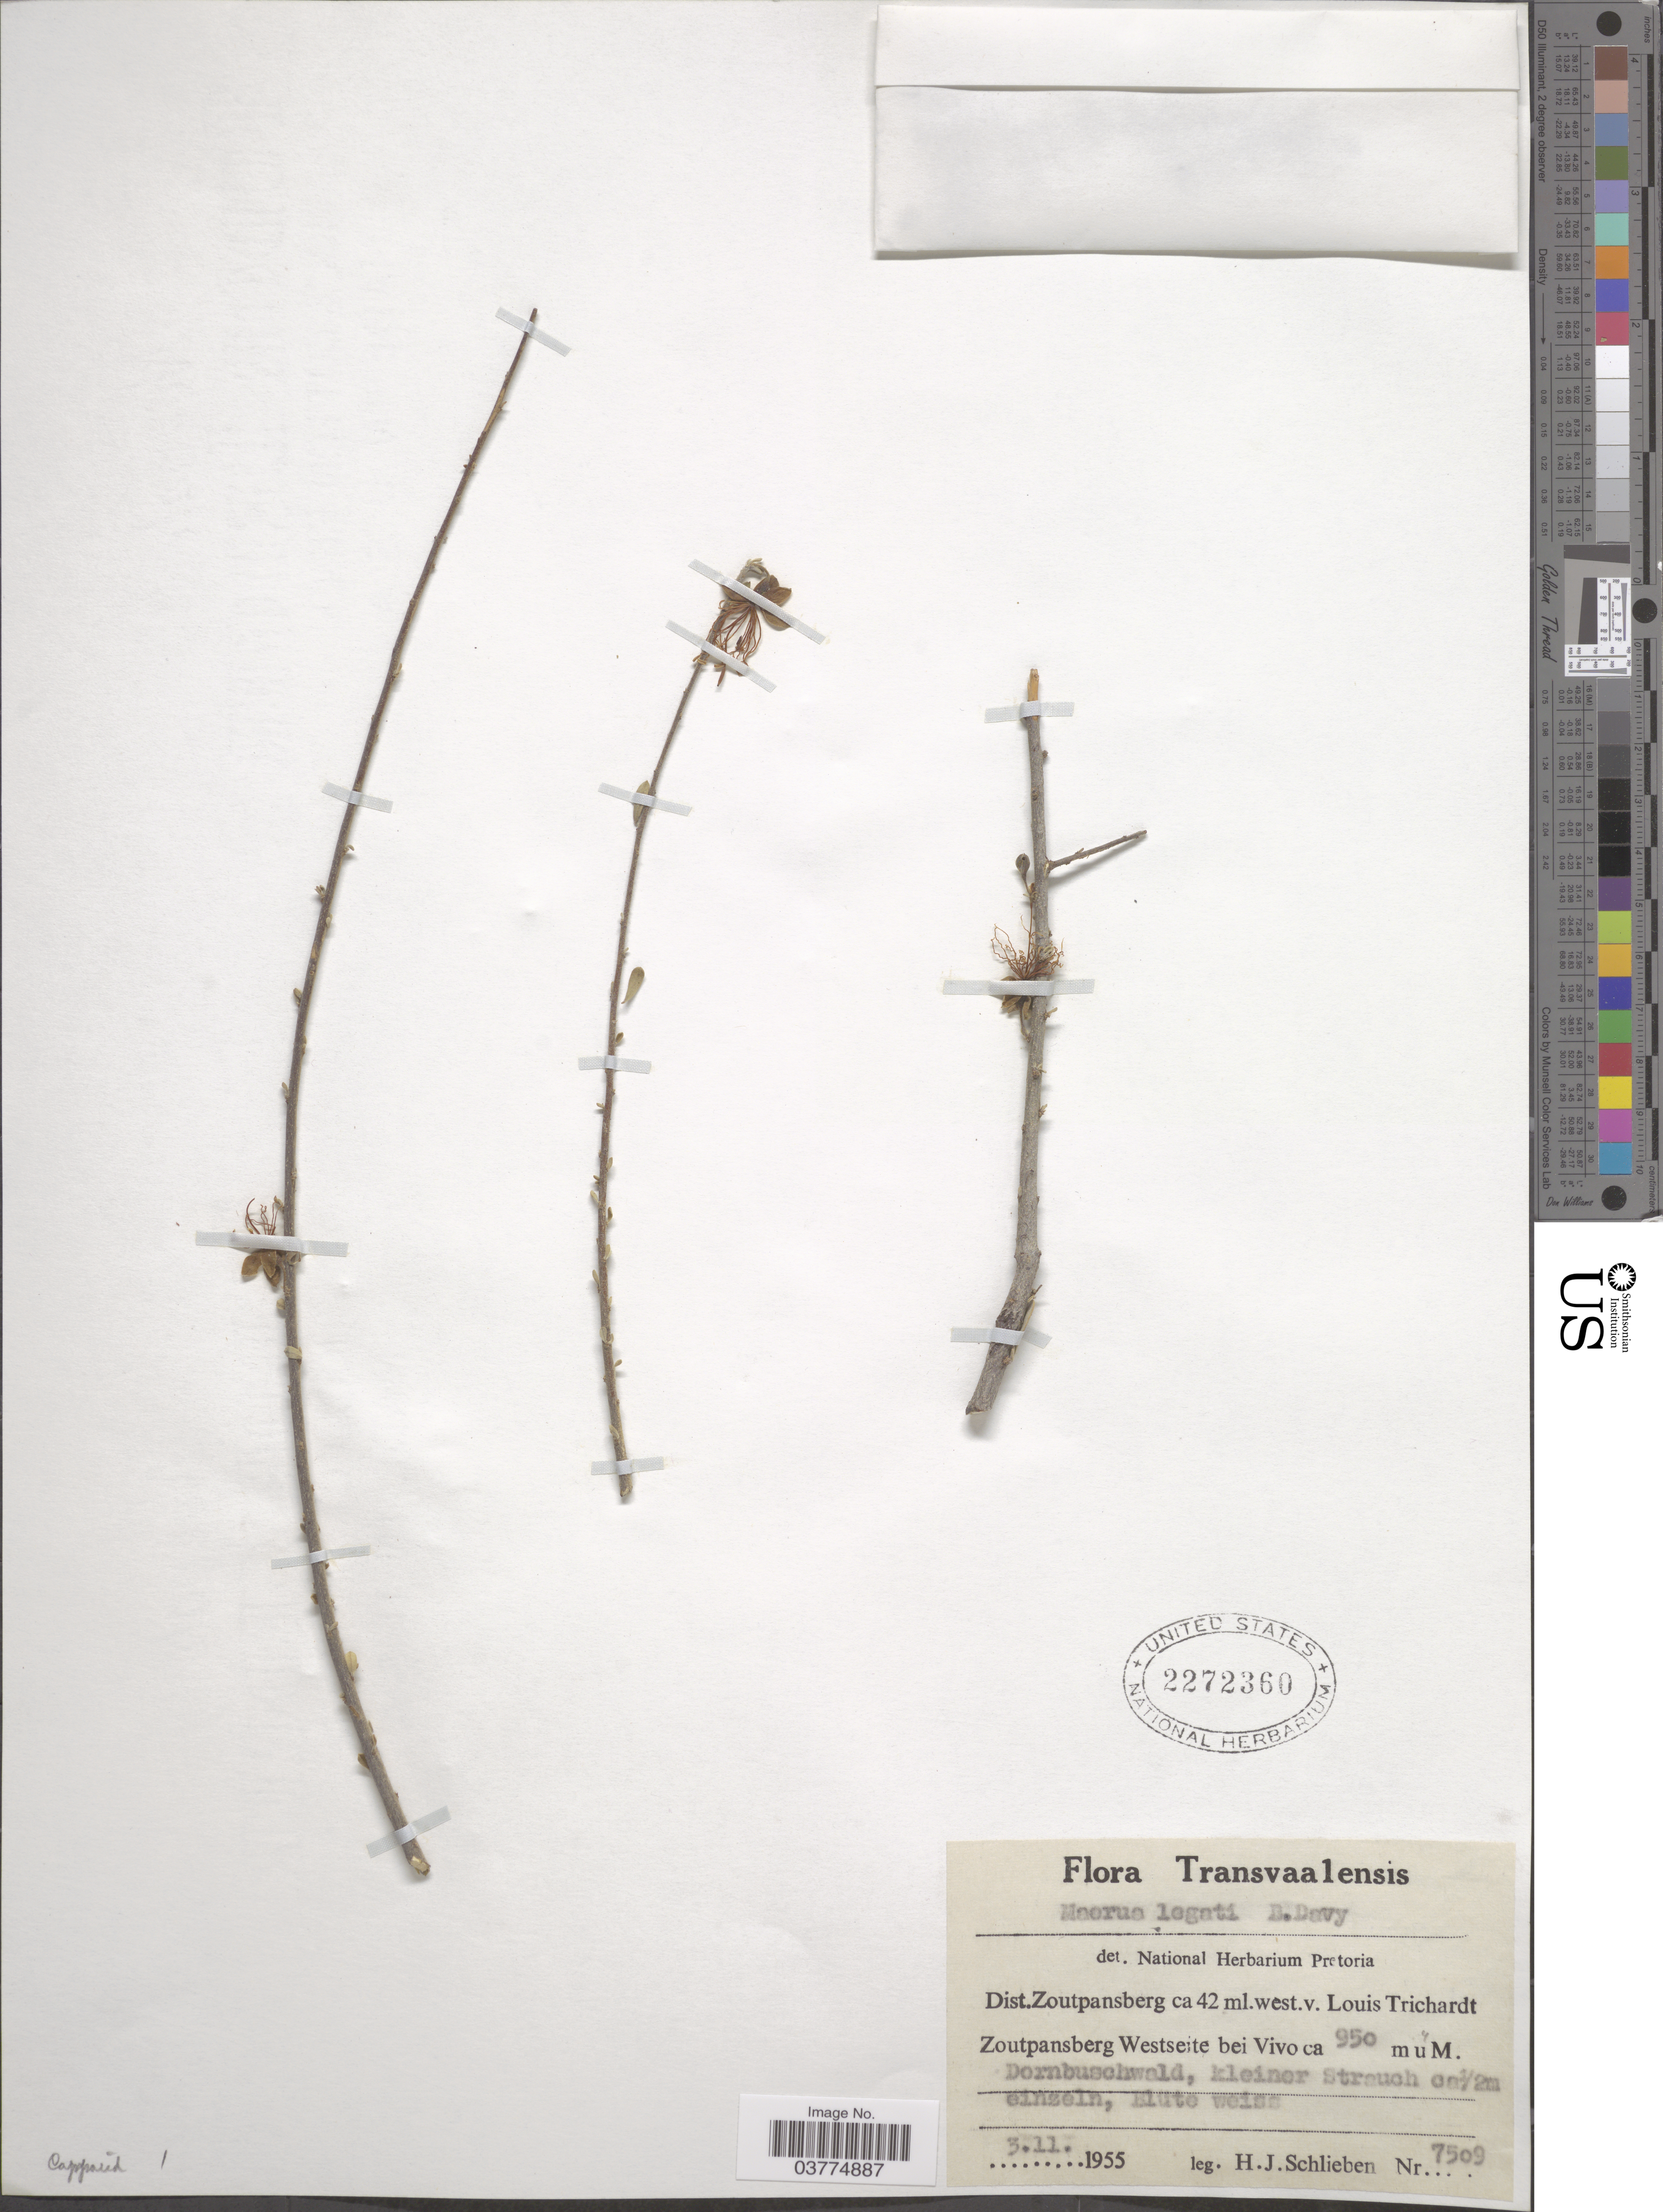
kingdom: Plantae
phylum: Tracheophyta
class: Magnoliopsida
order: Brassicales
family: Capparaceae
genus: Maerua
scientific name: Maerua legatii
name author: Burtt Davy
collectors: H. J. Schlieben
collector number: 7509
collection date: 1955-11-03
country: South Africa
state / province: Limpopo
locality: Transvaalensis. Dist. Zoutpansberg ca 42 ml. west. v. Louis Trichardt Zoutpansberg Westseite bei Vivo.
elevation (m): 950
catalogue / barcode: US 2272360